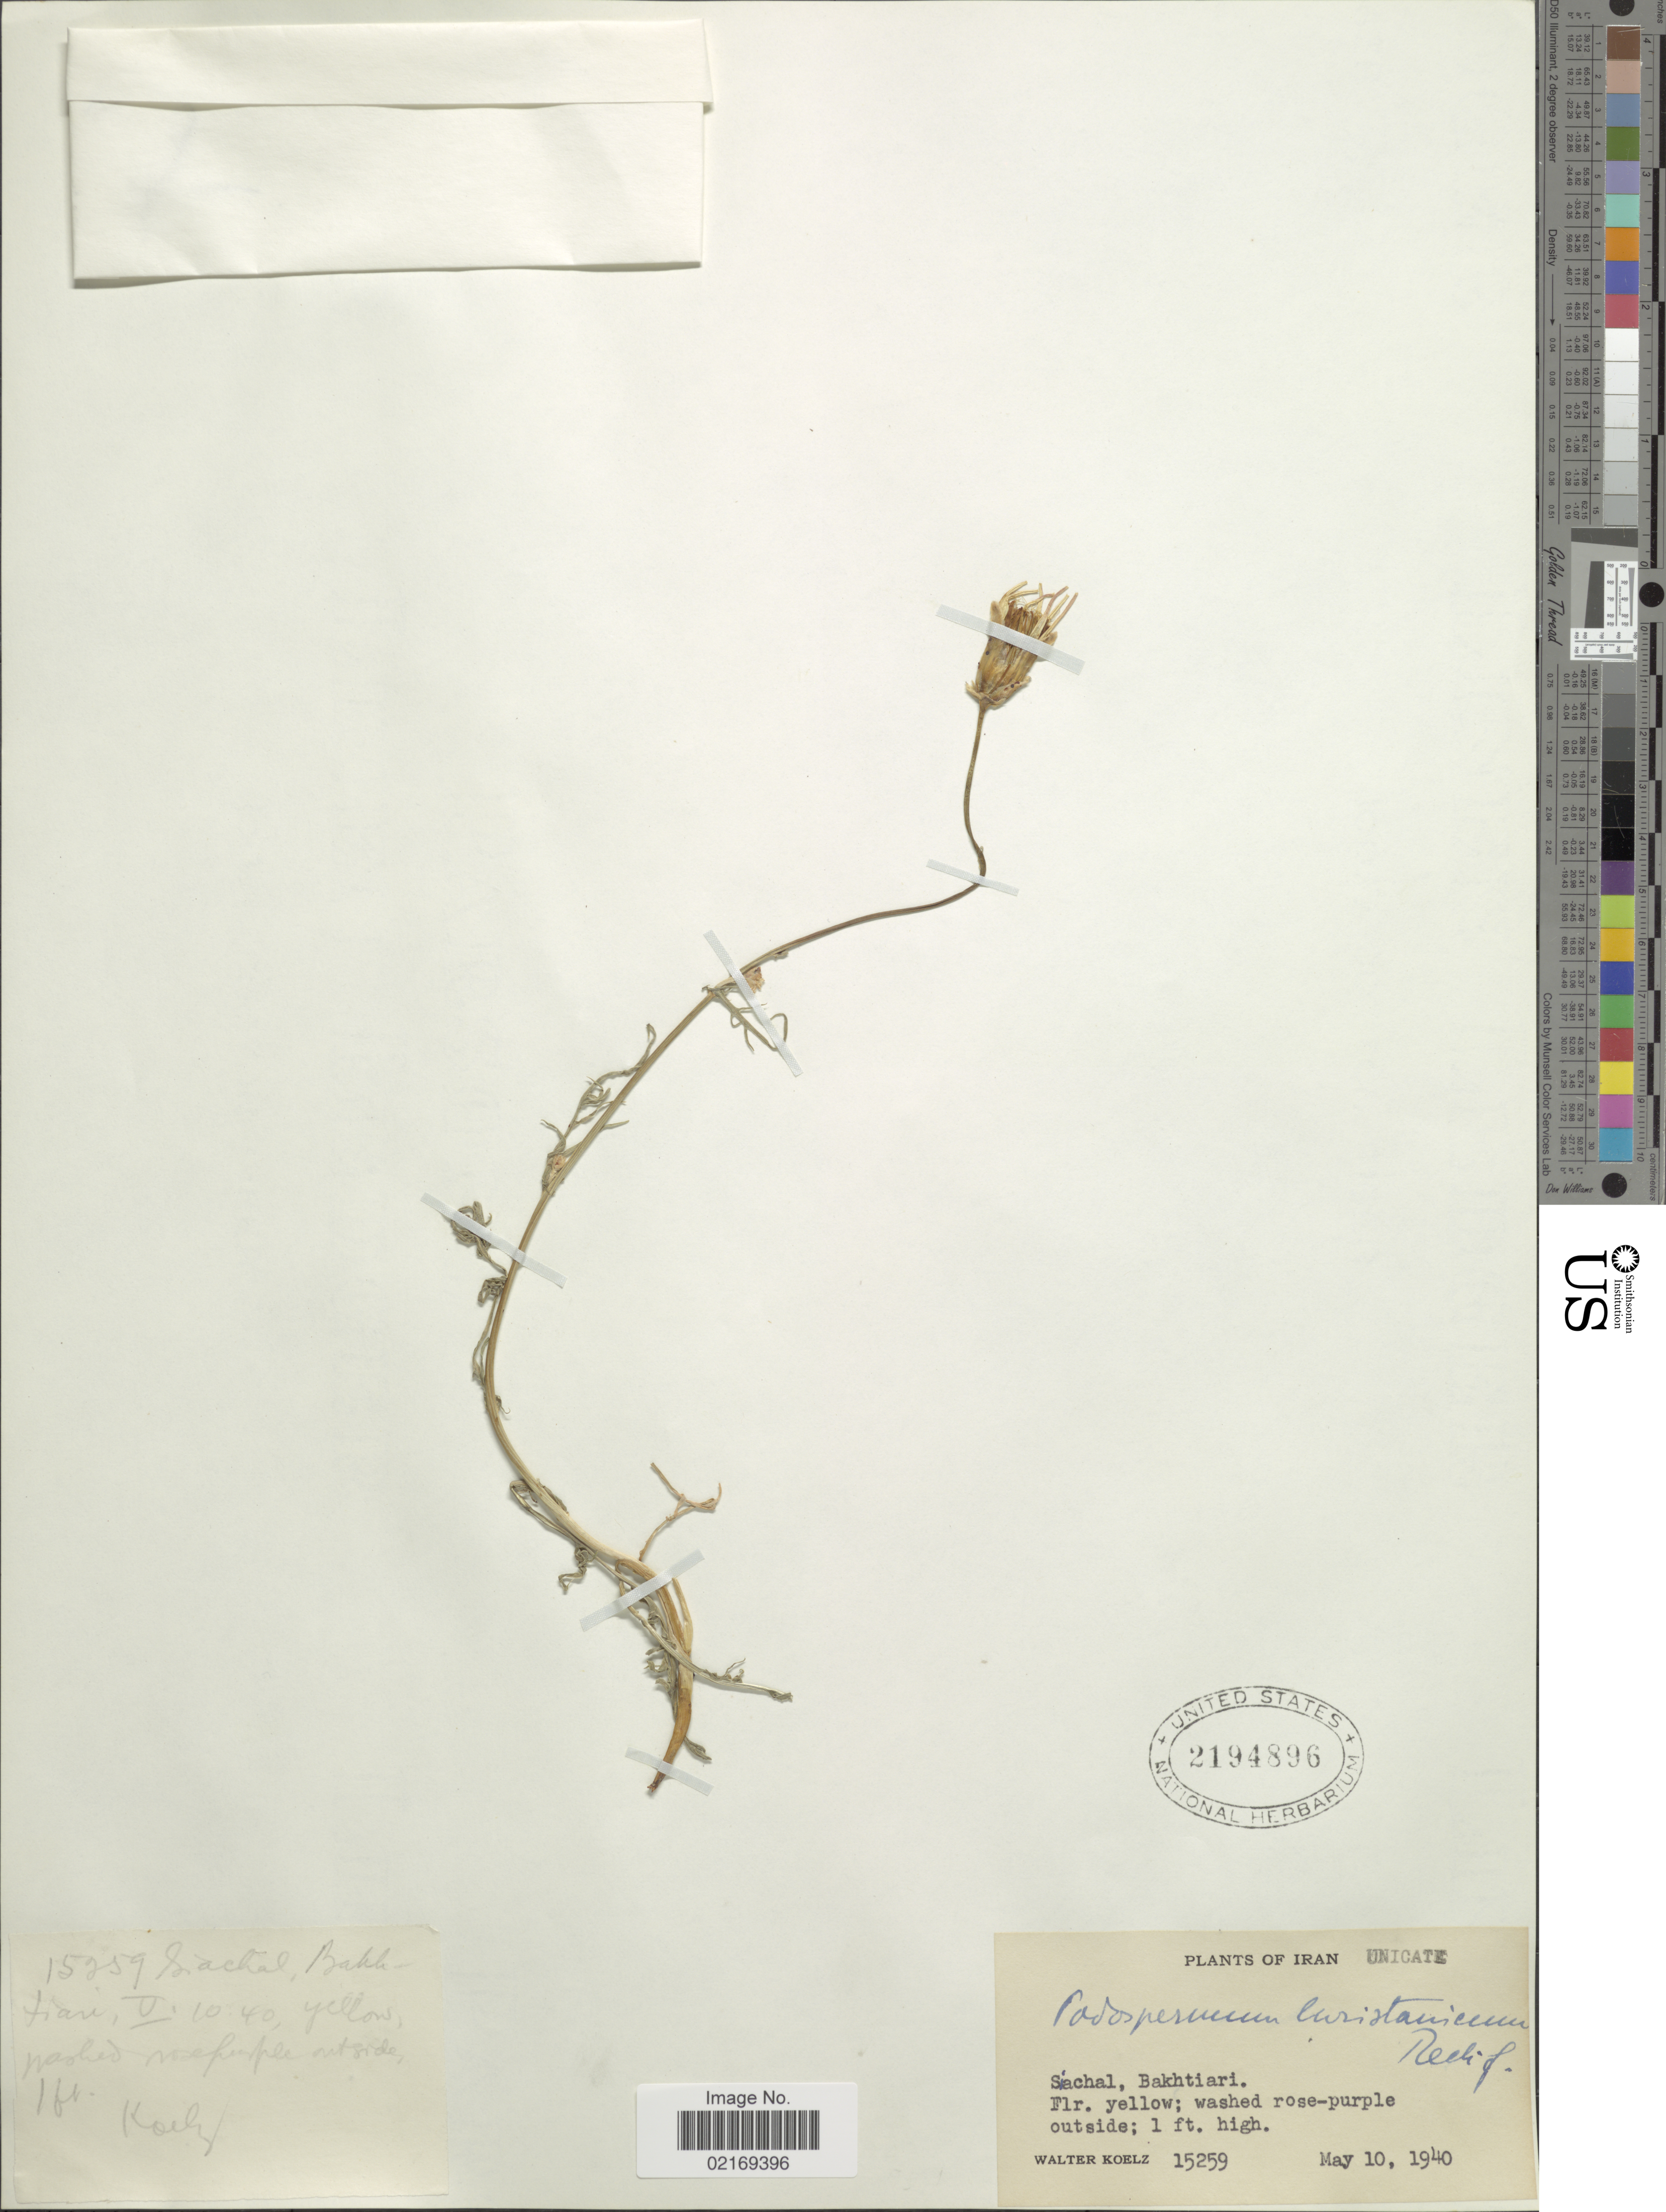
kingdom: Plantae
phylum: Tracheophyta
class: Magnoliopsida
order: Asterales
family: Asteraceae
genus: Scorzonera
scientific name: Scorzonera luristanica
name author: Rech. f.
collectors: W. N. Koelz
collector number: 15259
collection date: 1940-05-10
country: Iran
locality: Sachal, Bakhtiari.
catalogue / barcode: US 2194896